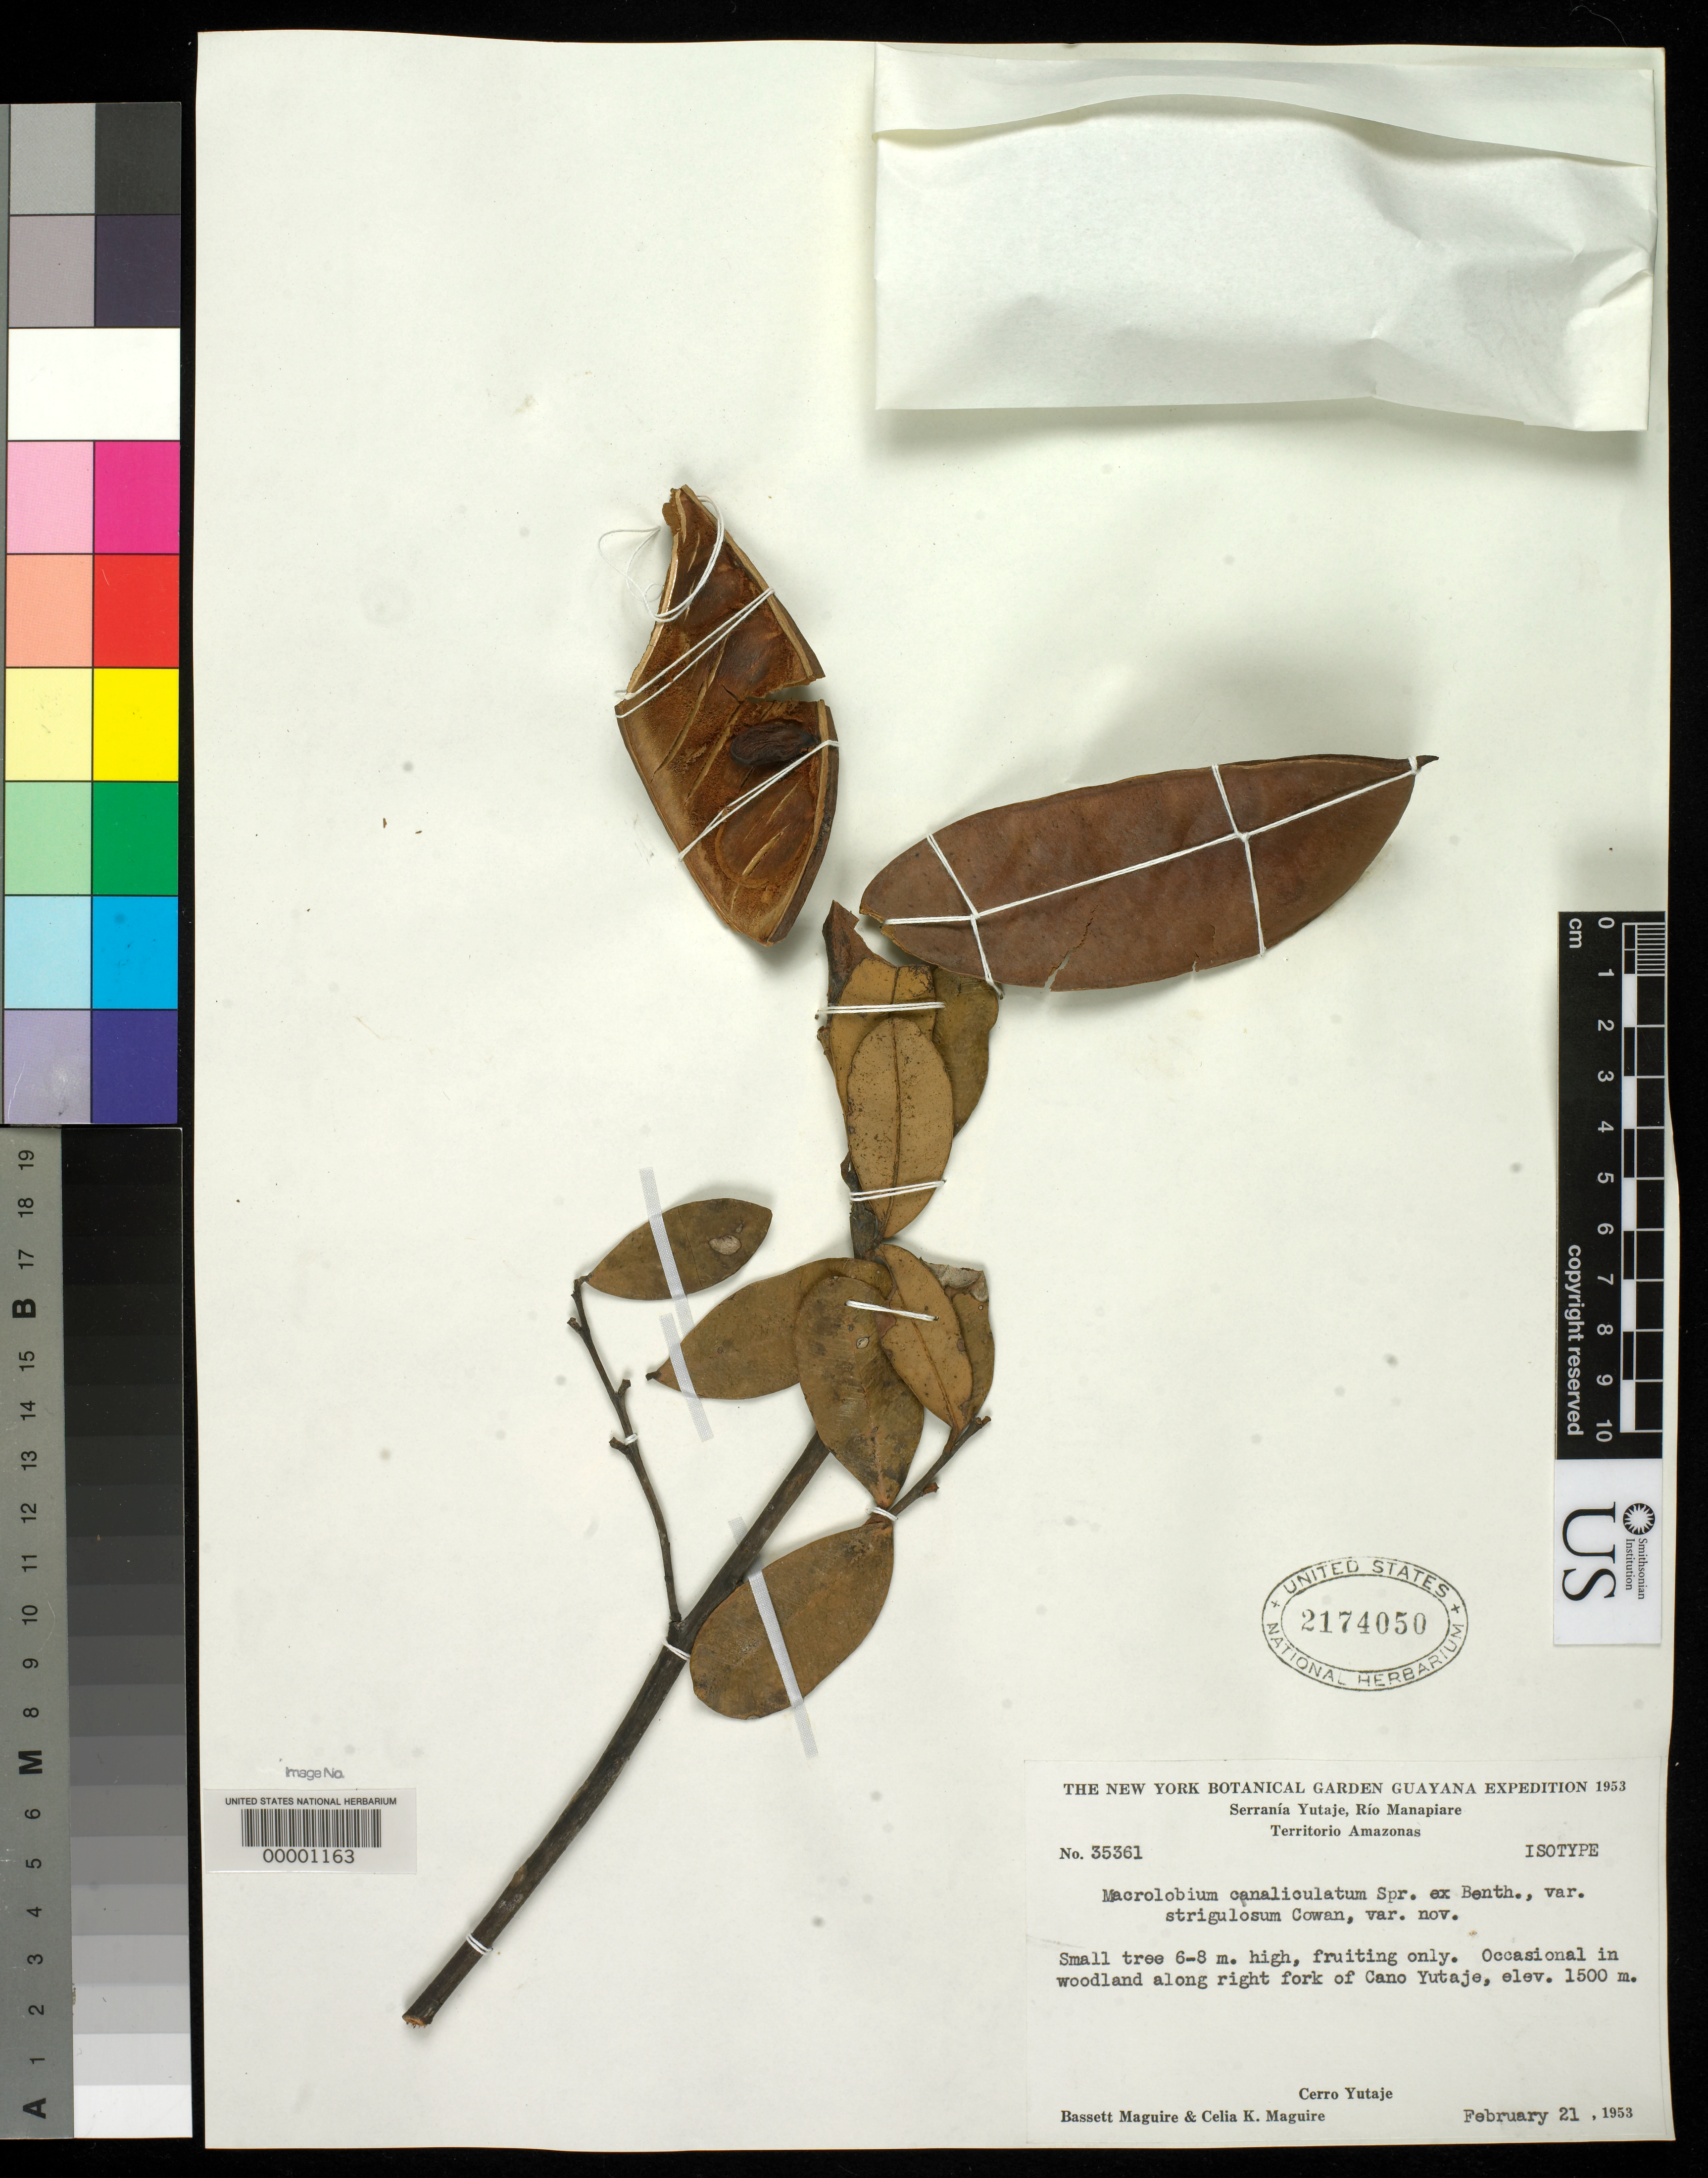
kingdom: Plantae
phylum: Tracheophyta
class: Magnoliopsida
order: Fabales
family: Fabaceae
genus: Macrolobium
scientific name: Macrolobium canaliculatum var. strigulosum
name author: R.S. Cowan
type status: Isotype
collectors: B. Maguire & C. K. Maguire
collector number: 35361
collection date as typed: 21 Feb 1953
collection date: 1953-02-21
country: Venezuela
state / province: Amazonas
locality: Serrania Yutaje,Rio Manapiare, Cano Yutaje.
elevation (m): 1500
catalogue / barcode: US 2174050